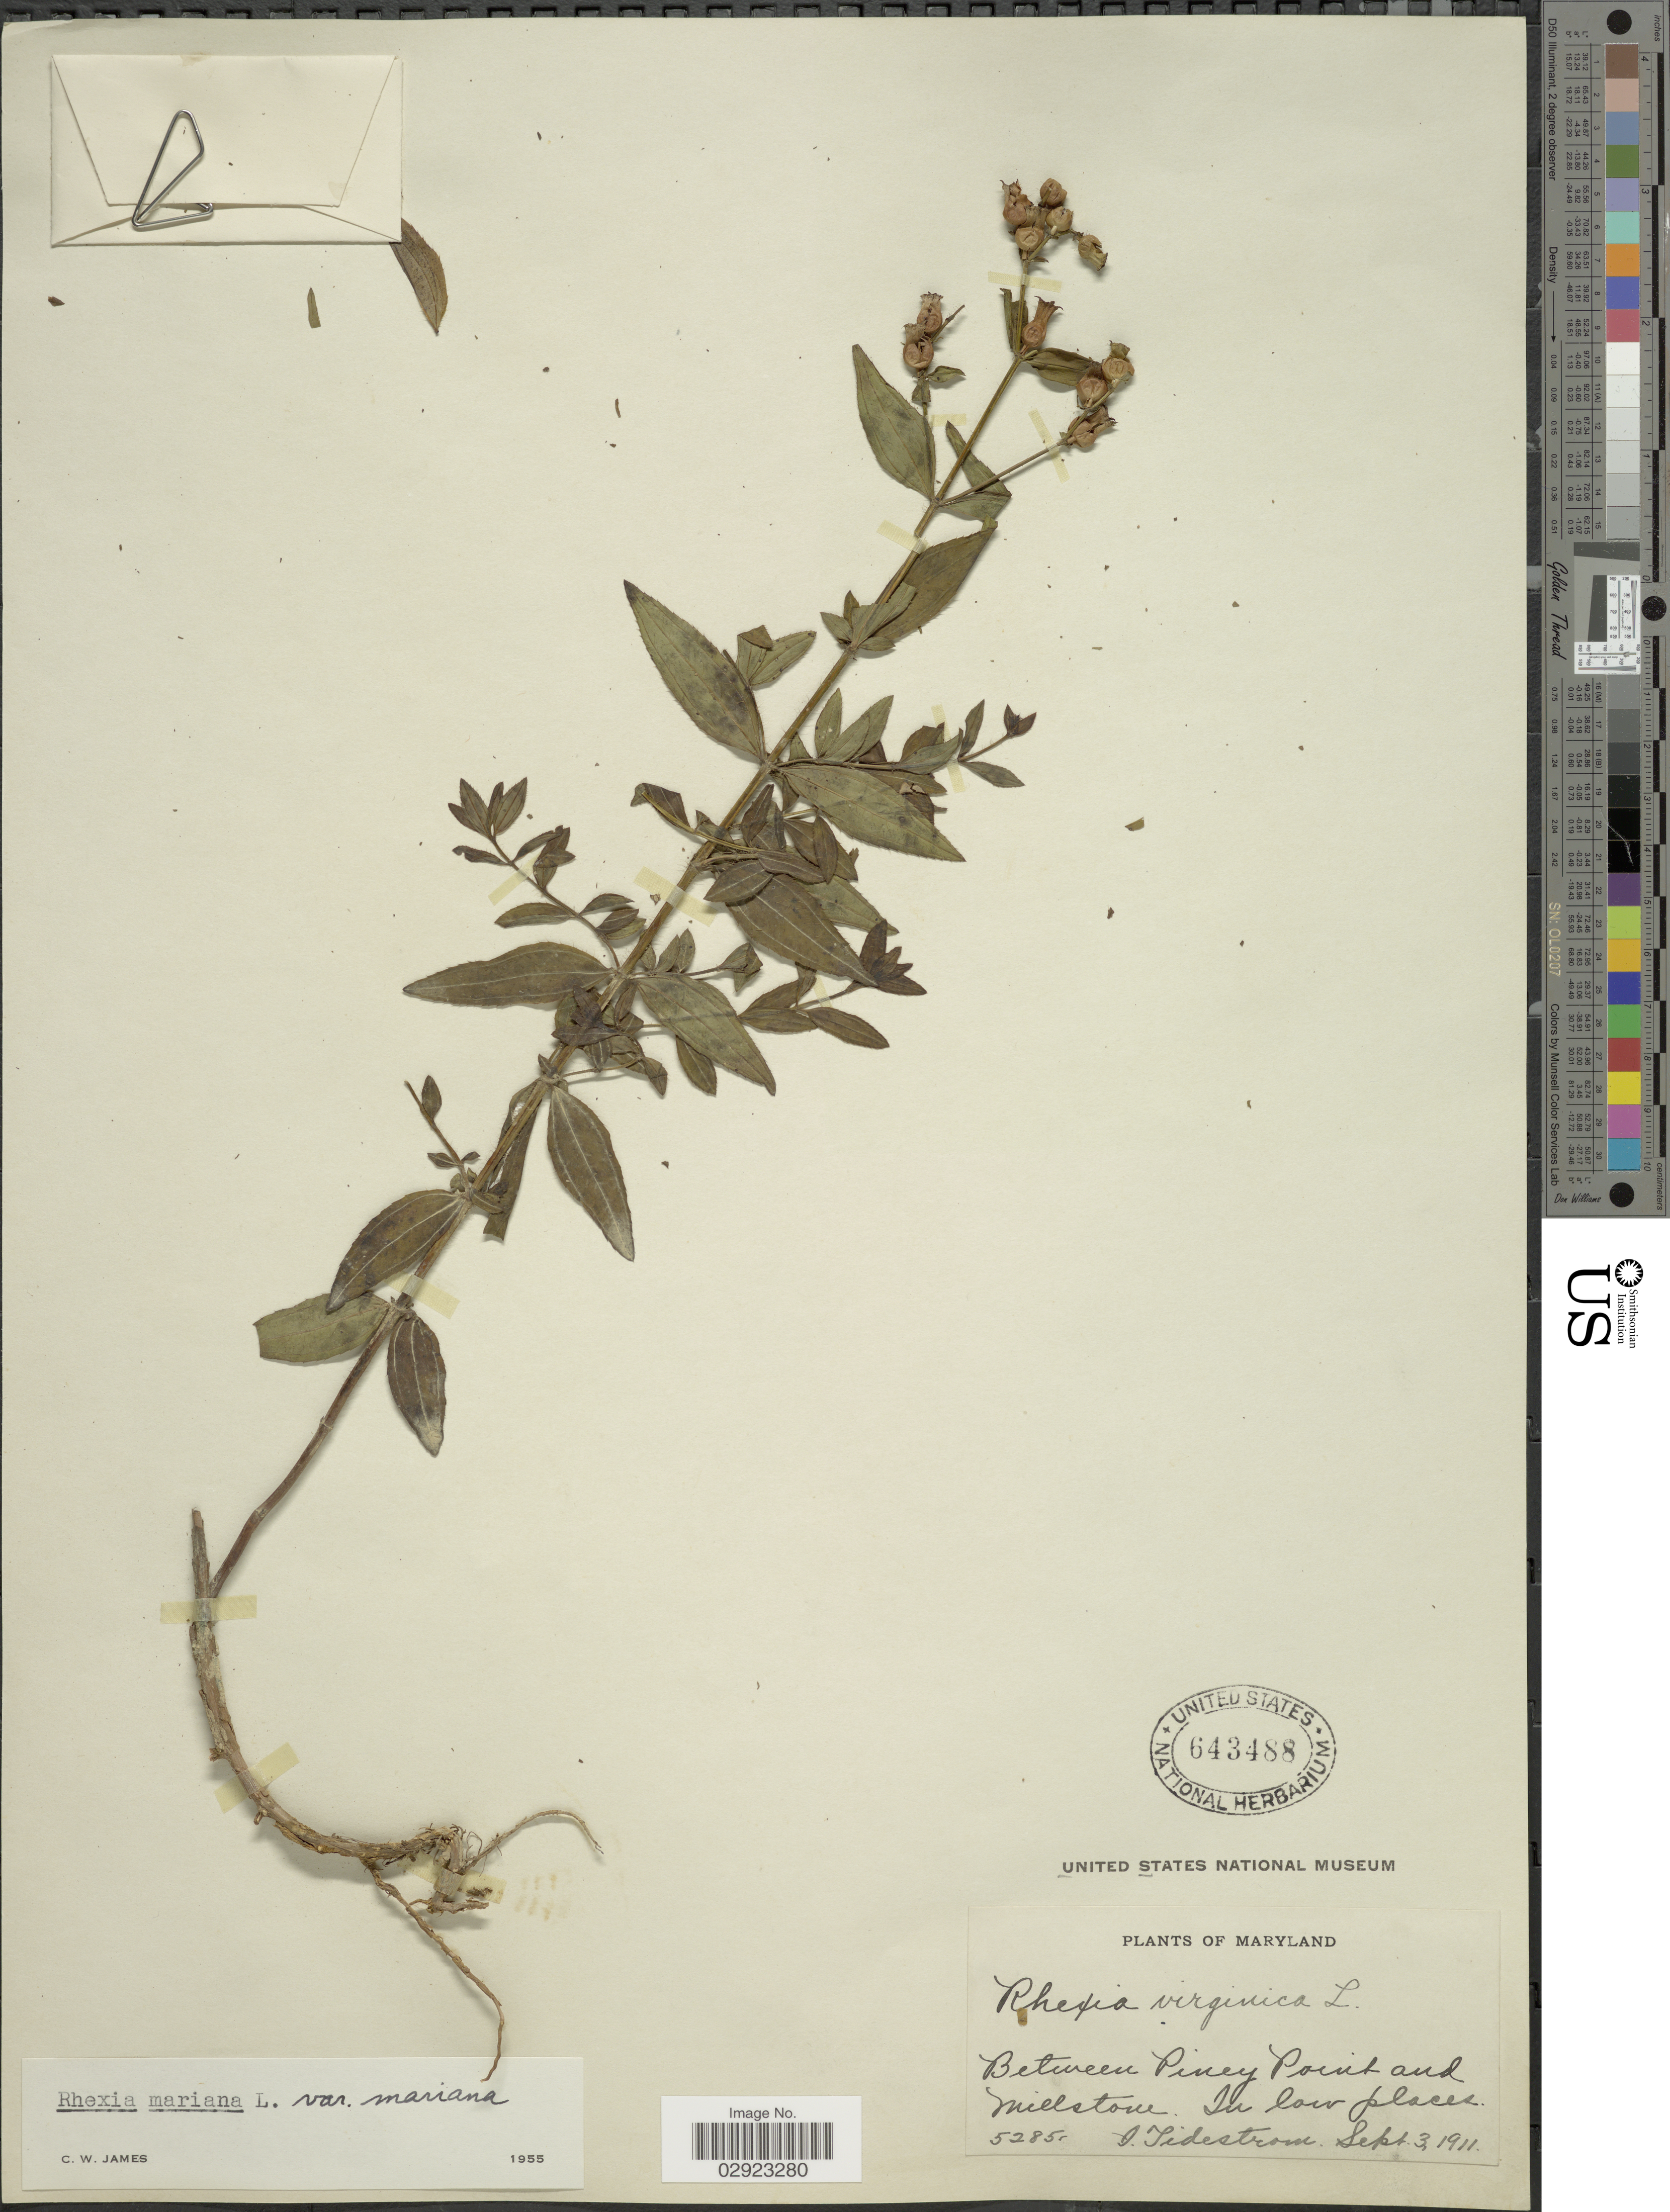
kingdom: Plantae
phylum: Tracheophyta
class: Magnoliopsida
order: Myrtales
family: Melastomataceae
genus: Rhexia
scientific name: Rhexia mariana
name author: L.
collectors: I. F. Tidestrom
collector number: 5285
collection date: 1911-09-03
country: United States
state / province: Maryland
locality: Between Piney Point and Milestone.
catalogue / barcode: US 643488